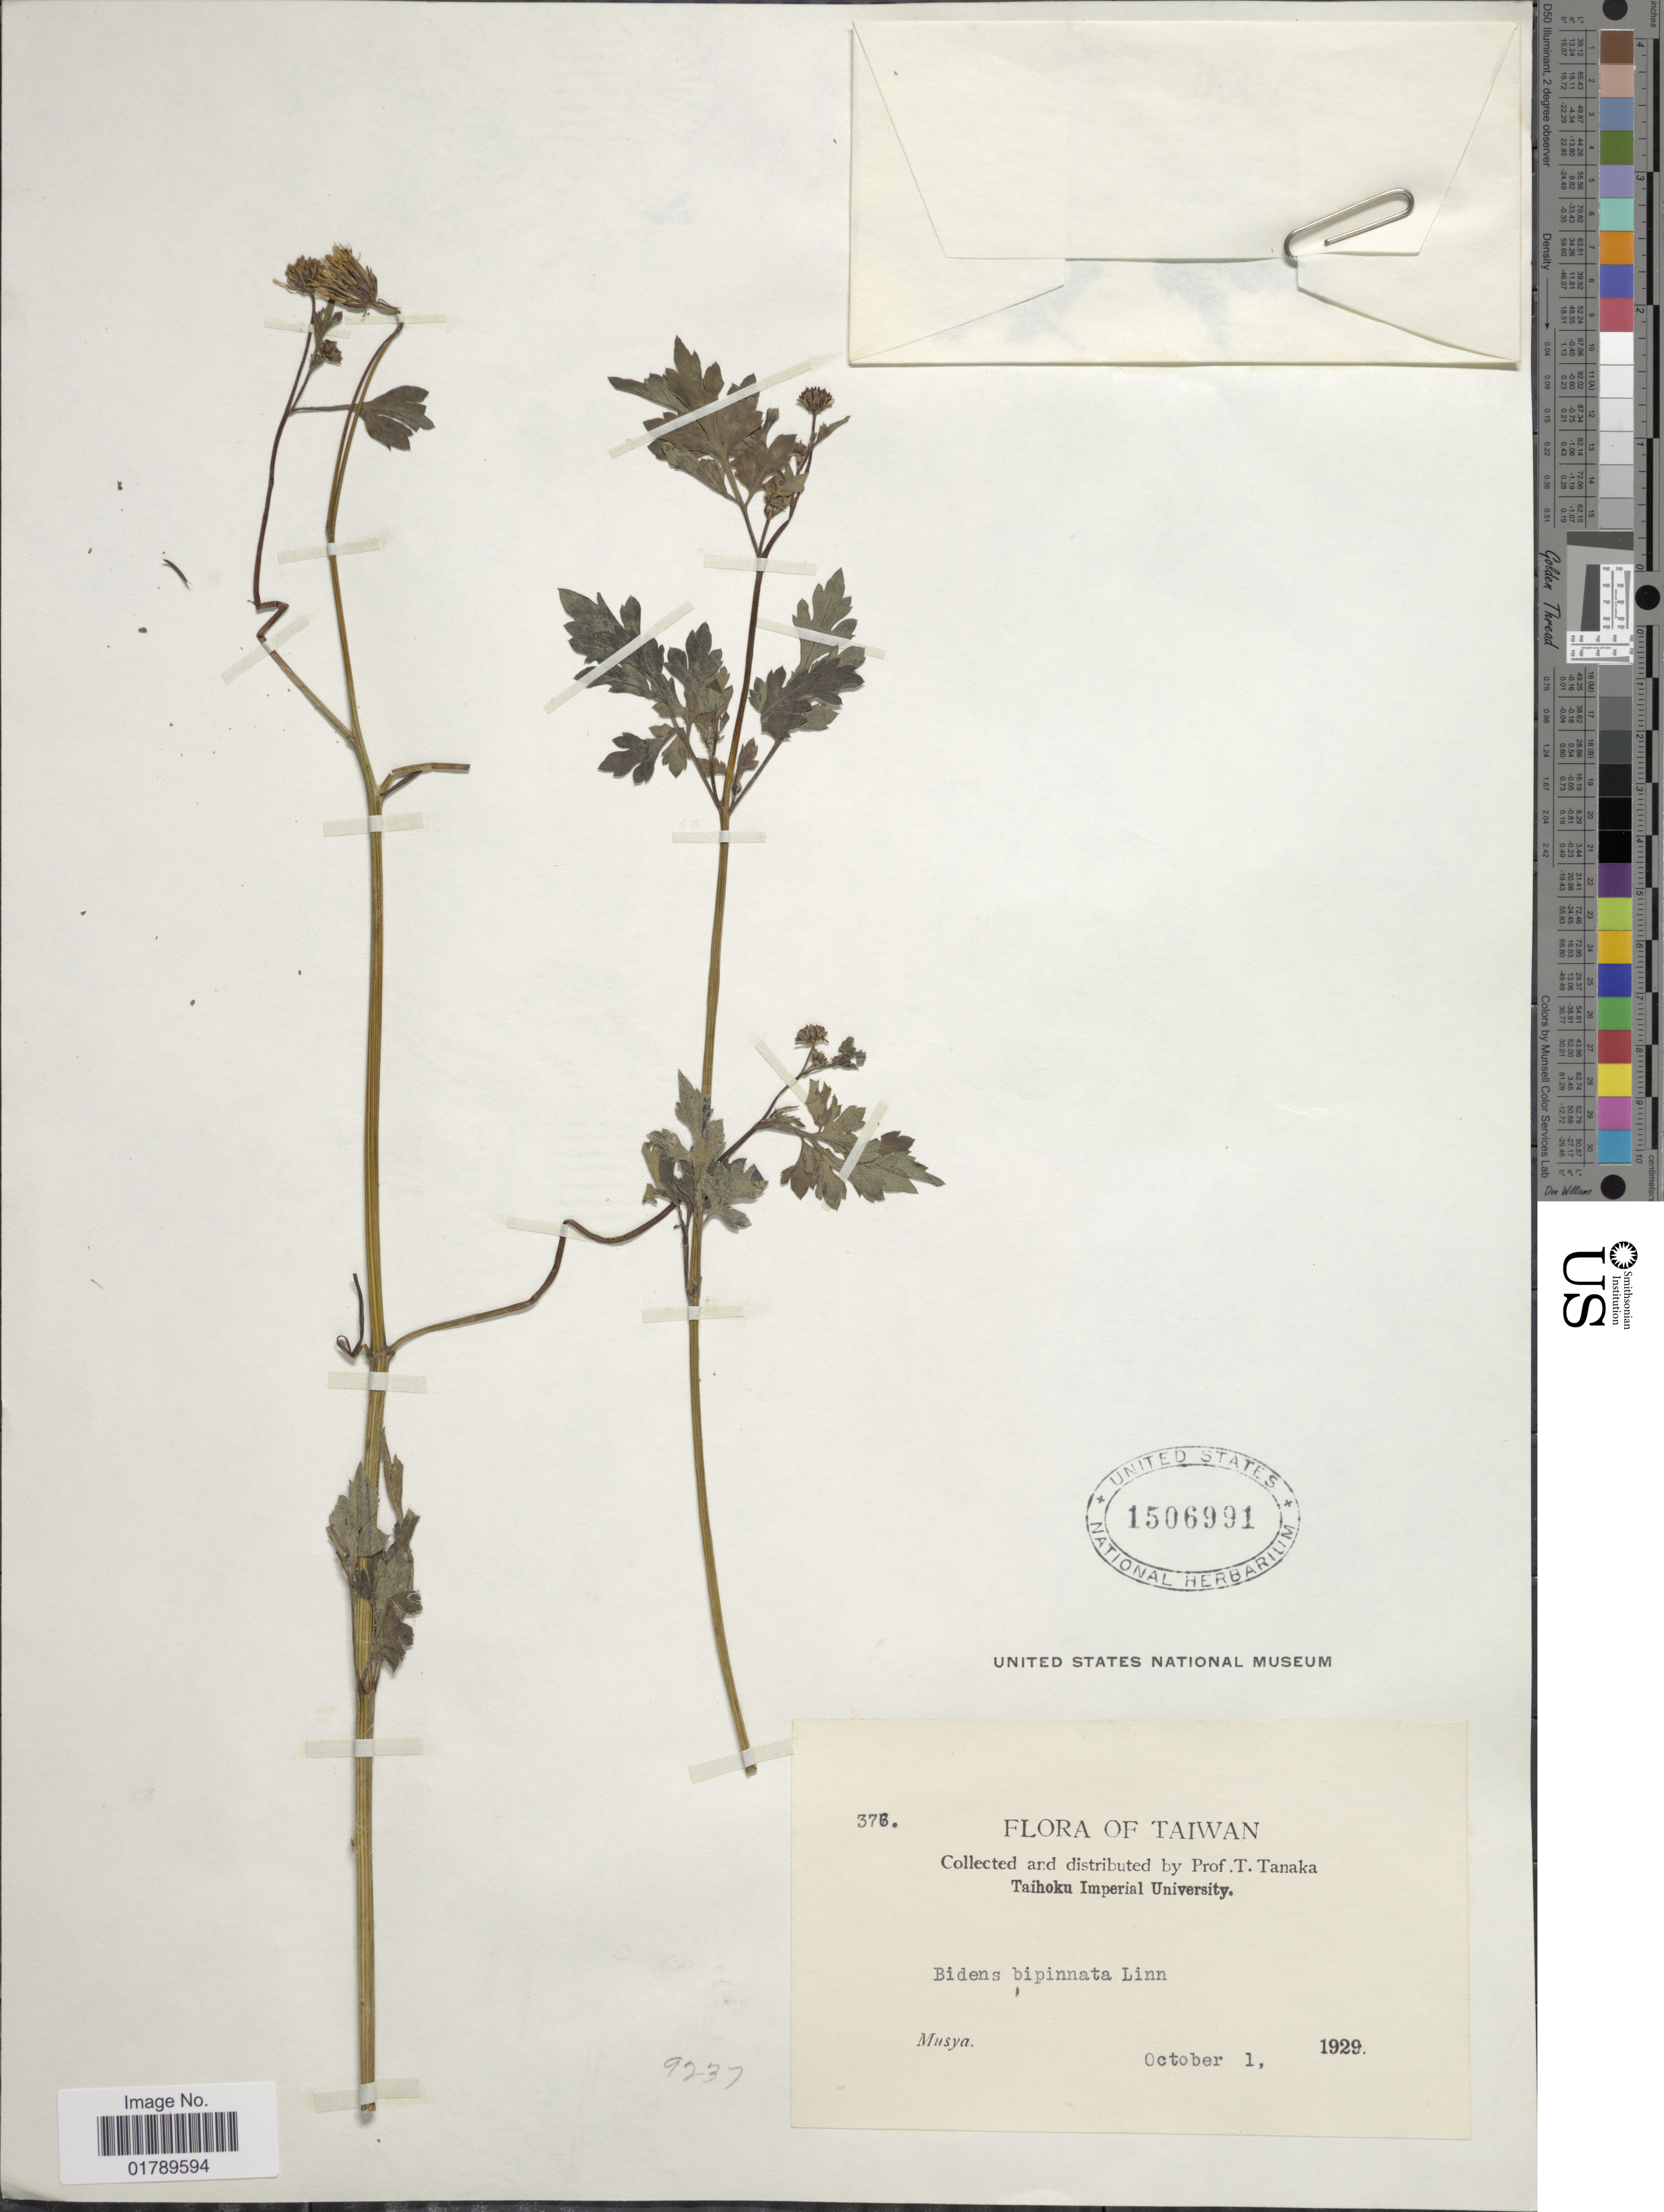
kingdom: Plantae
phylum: Tracheophyta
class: Magnoliopsida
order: Asterales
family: Asteraceae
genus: Bidens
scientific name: Bidens bipinnata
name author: L.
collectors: T. Tanaka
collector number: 376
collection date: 1929-10-01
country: Taiwan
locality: Musya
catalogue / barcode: US 1506991